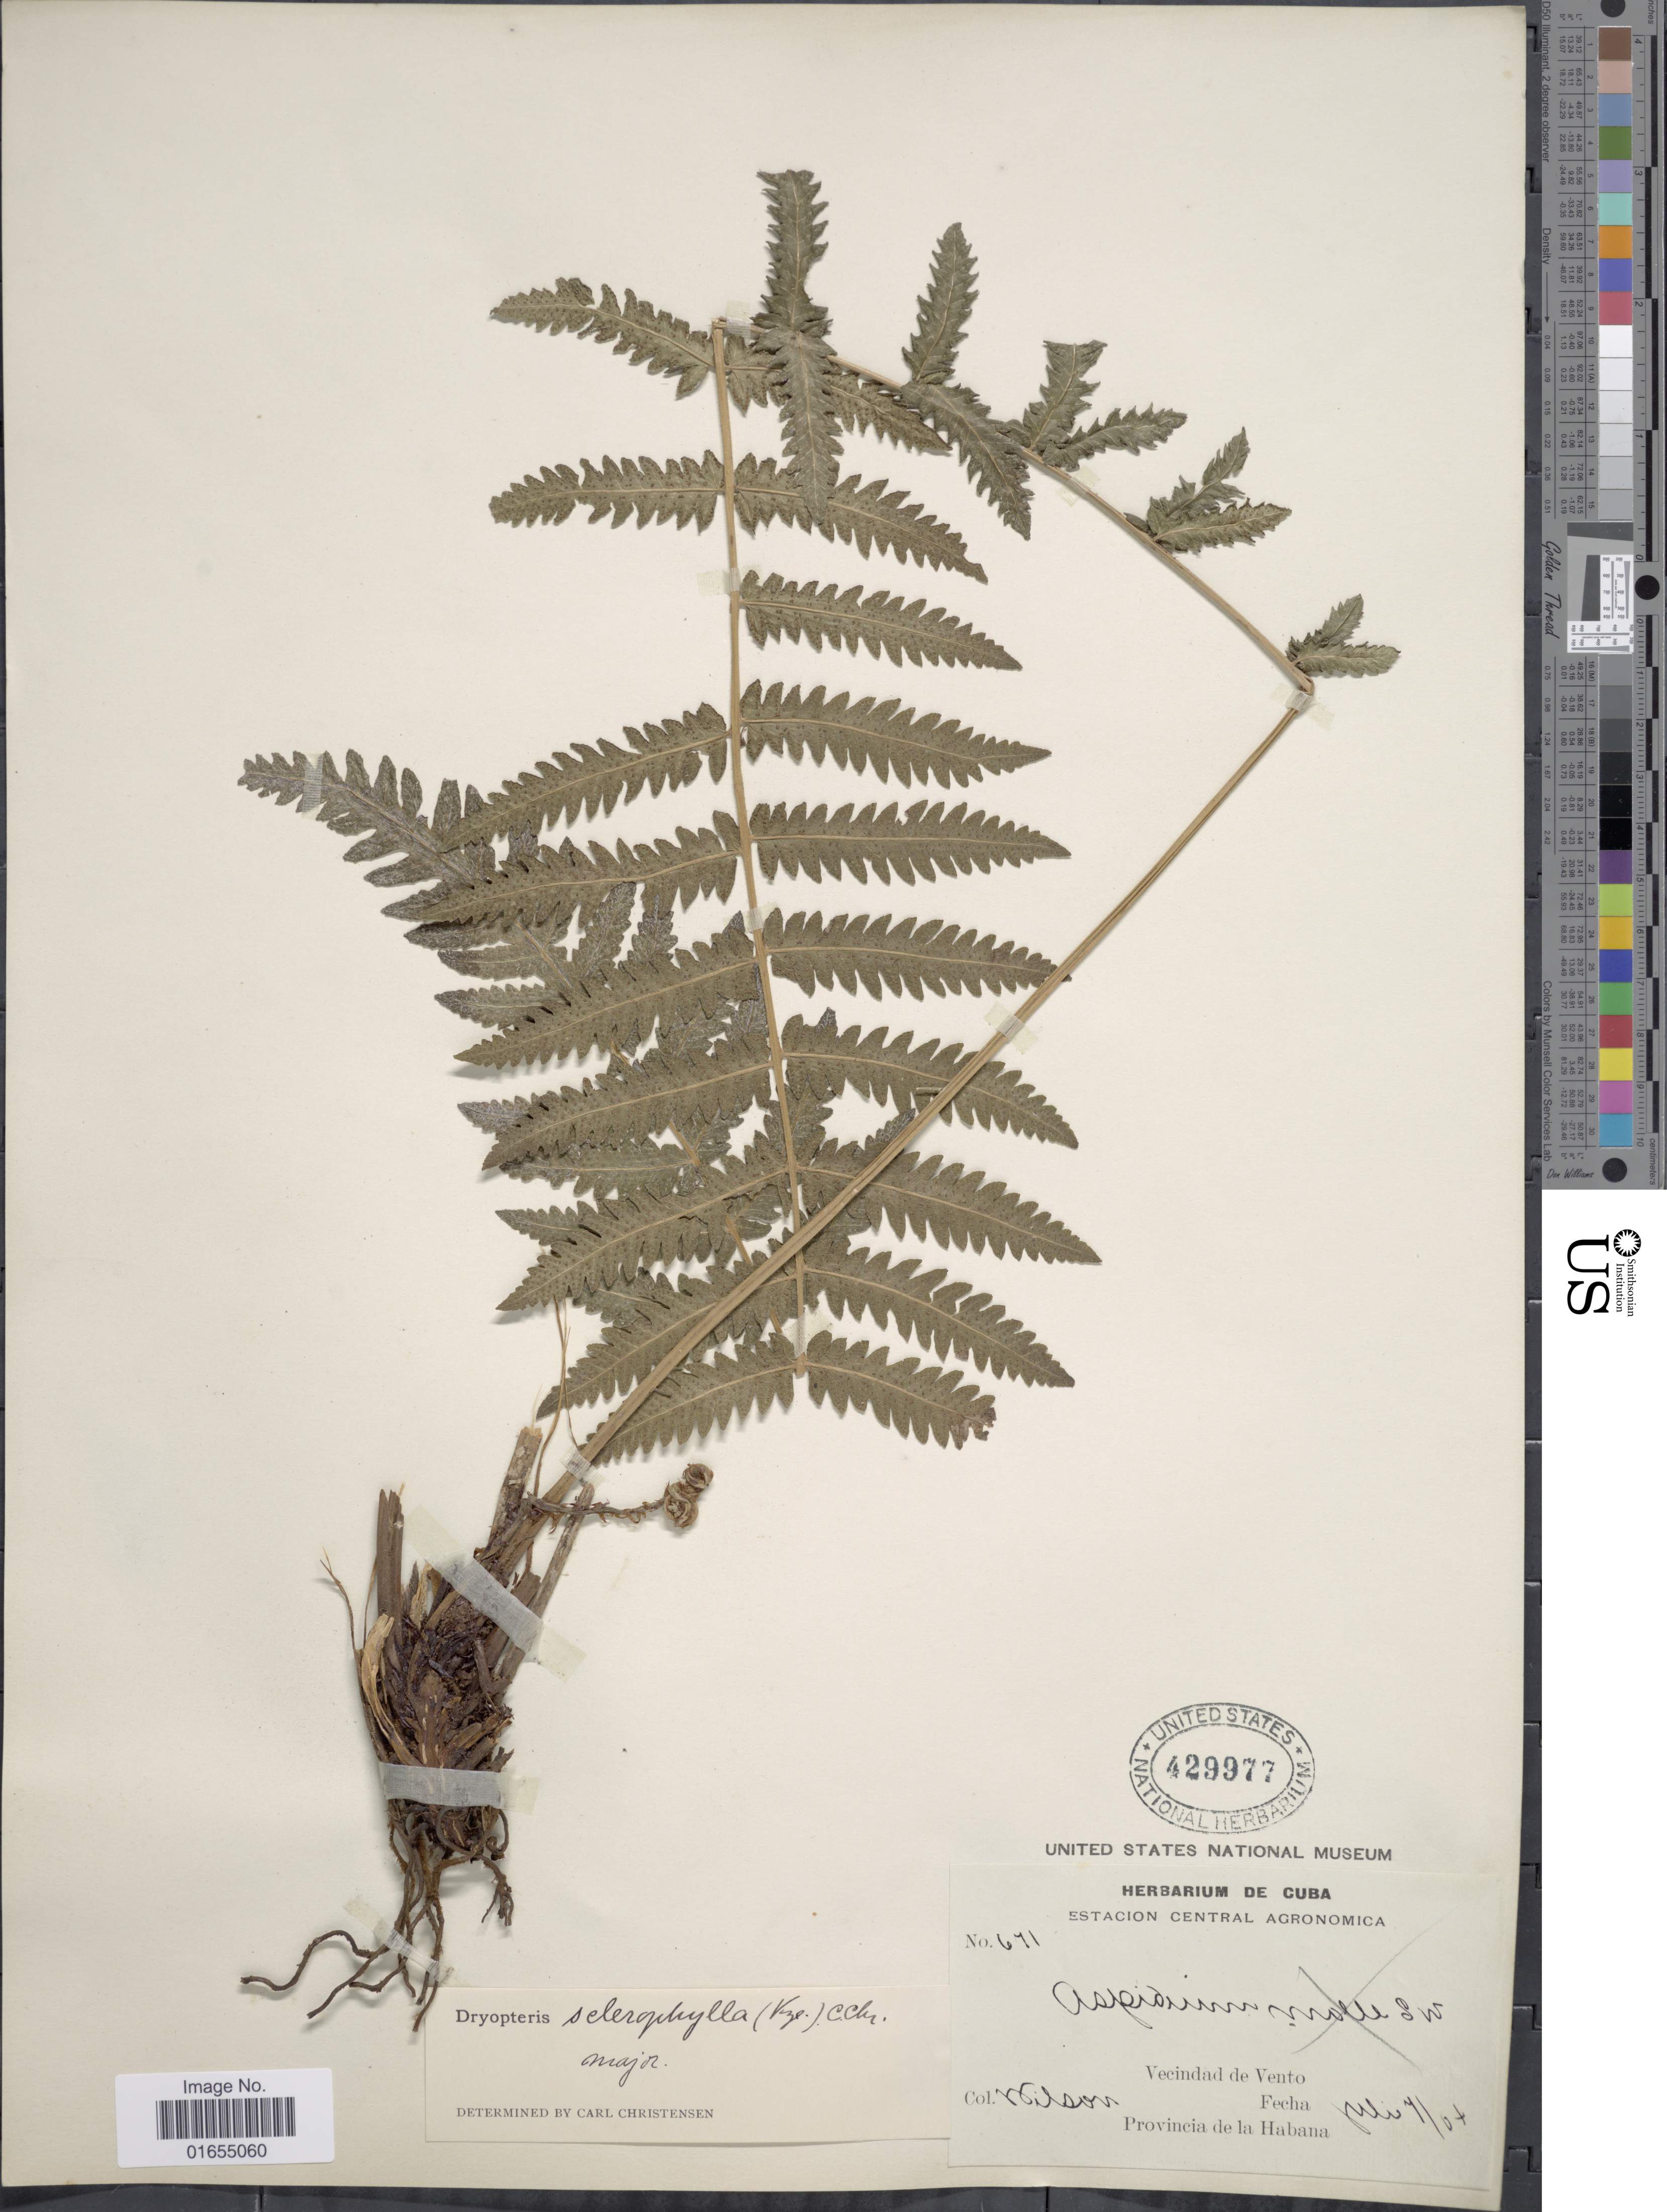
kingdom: Plantae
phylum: Tracheophyta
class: Polypodiopsida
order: Polypodiales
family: Thelypteridaceae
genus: Goniopteris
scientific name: Goniopteris sclerophylla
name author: (Poepp.) C.V. Morton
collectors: -- Wilson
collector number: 671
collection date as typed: Transcribed d/m/y: 7/7/4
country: Cuba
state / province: La Habana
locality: Vecindad de Vento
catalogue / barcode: US 429977